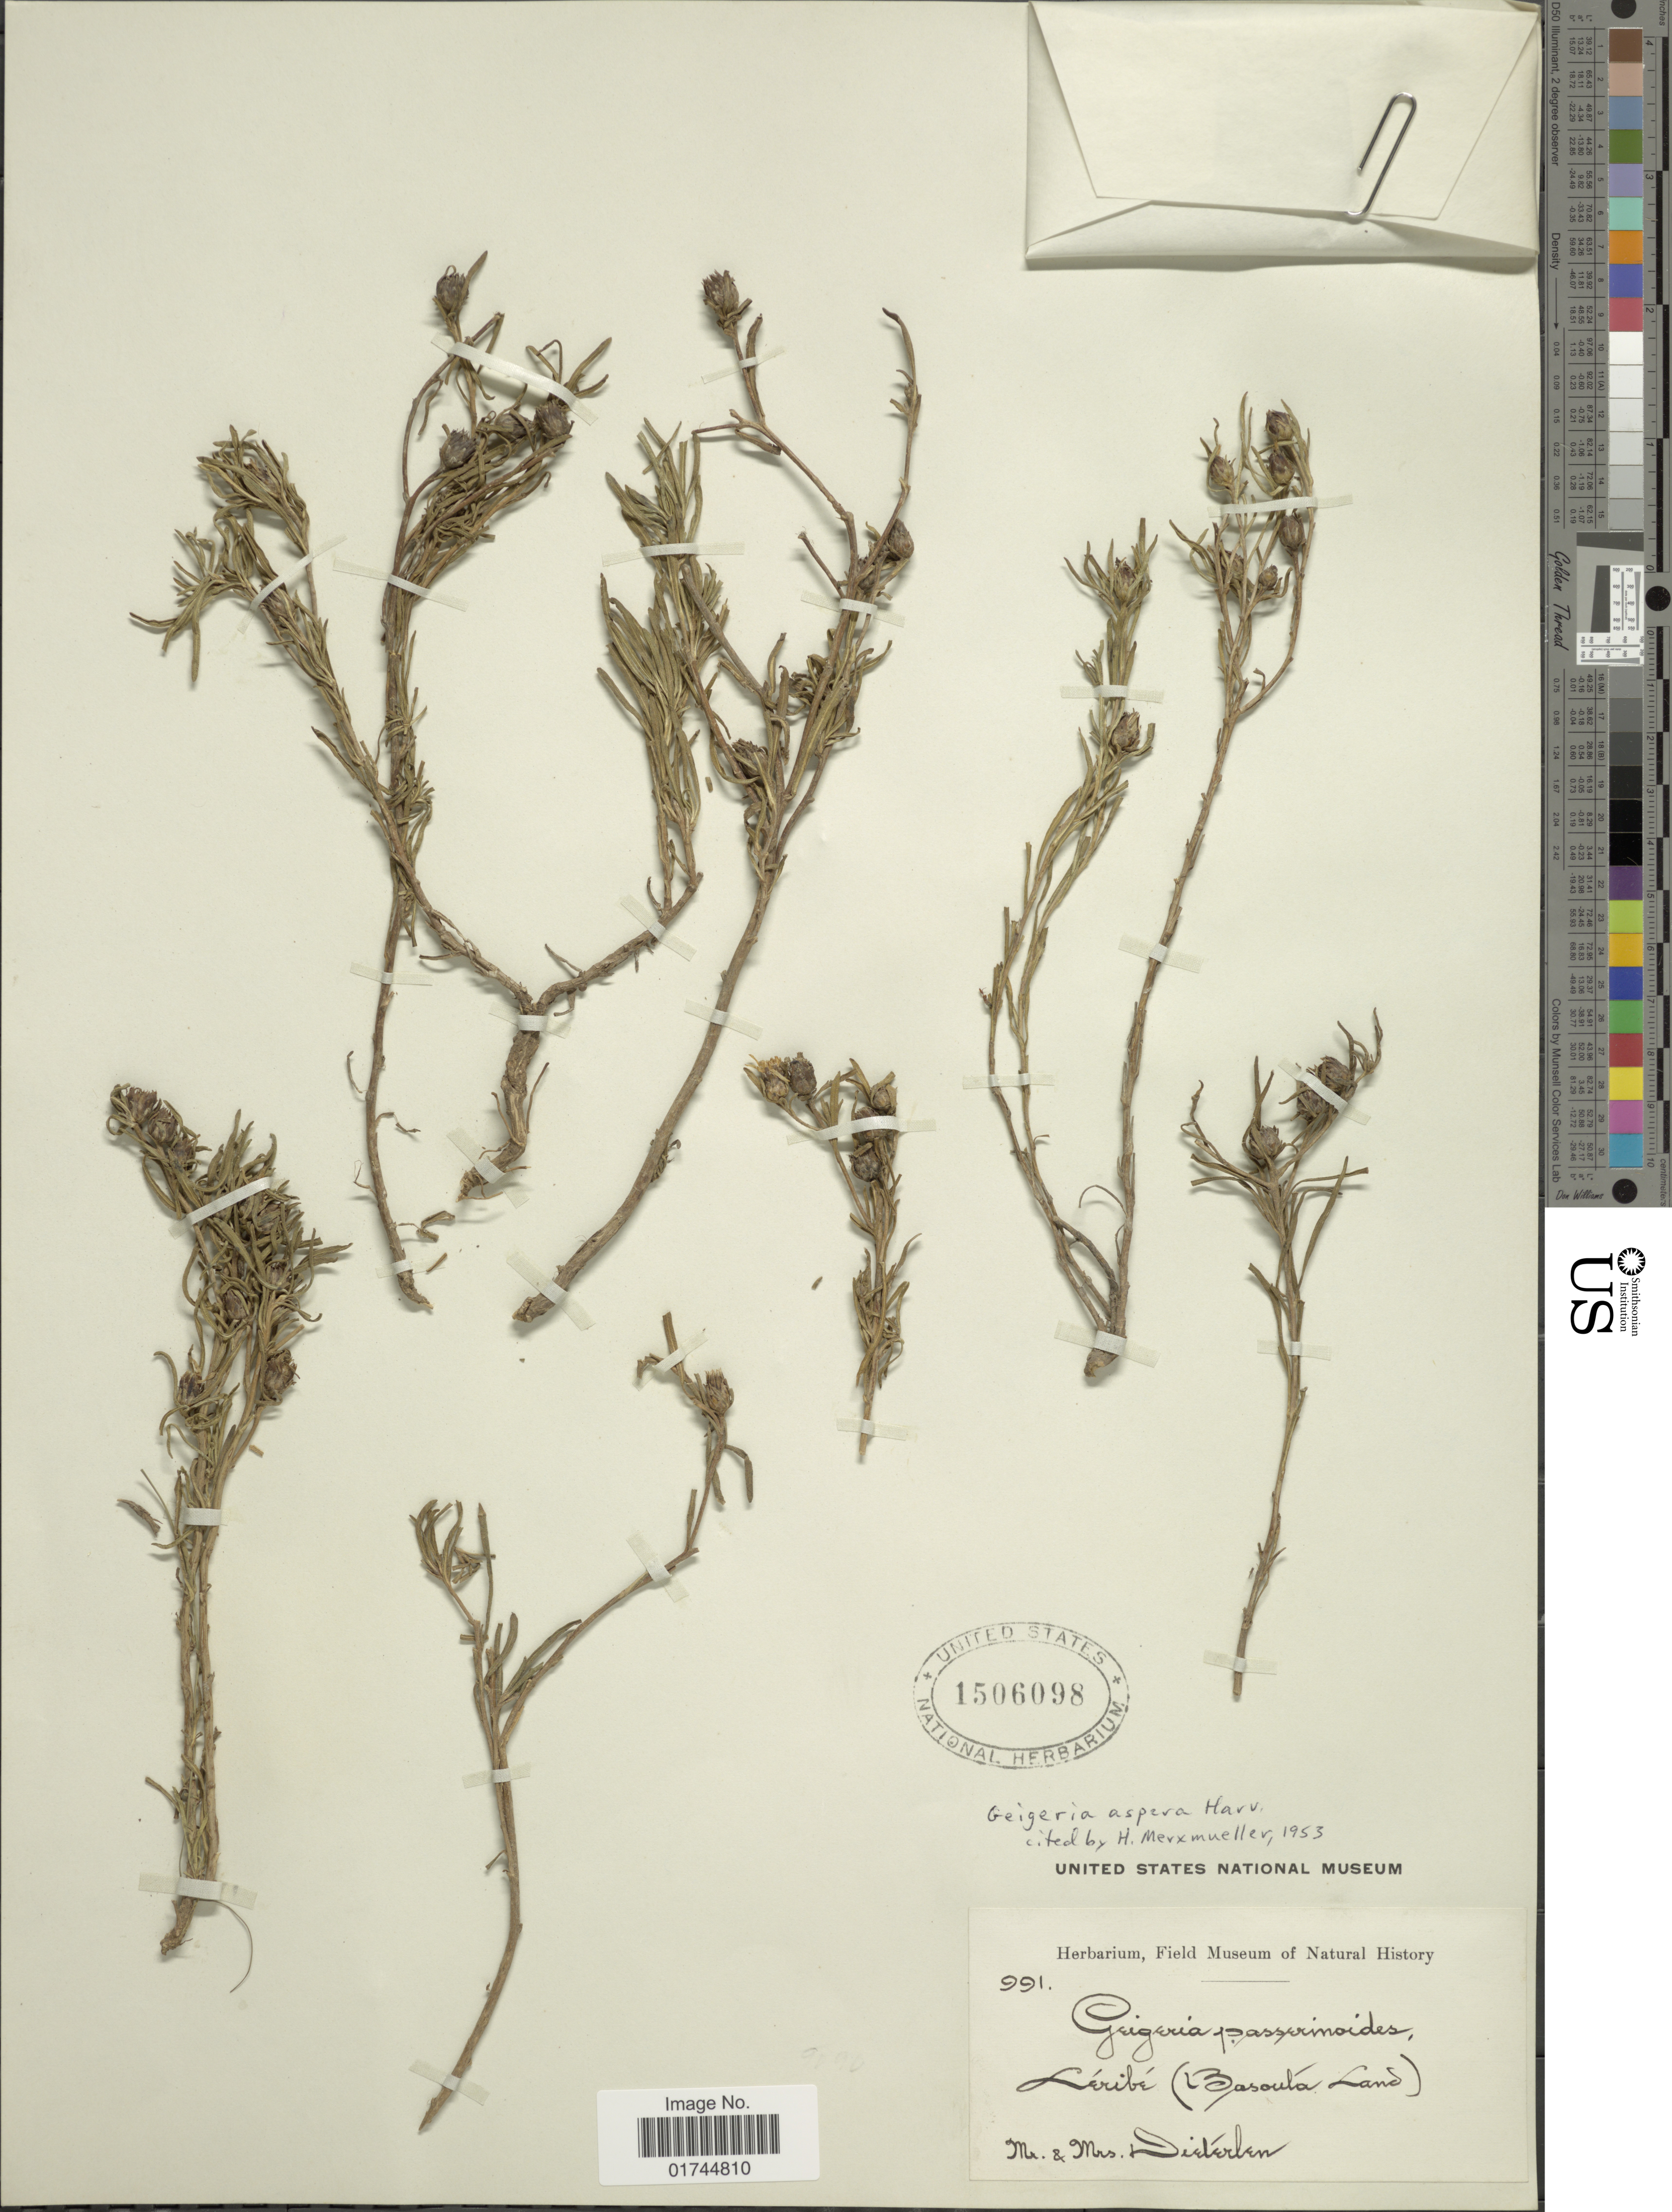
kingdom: Plantae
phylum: Tracheophyta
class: Magnoliopsida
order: Asterales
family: Asteraceae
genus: Geigeria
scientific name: Geigeria aspera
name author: Harv.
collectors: -. Dieterlen & -. Dieterlen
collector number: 991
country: Lesotho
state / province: Leribe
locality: Leribe (Basouta Land)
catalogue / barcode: US 1506098